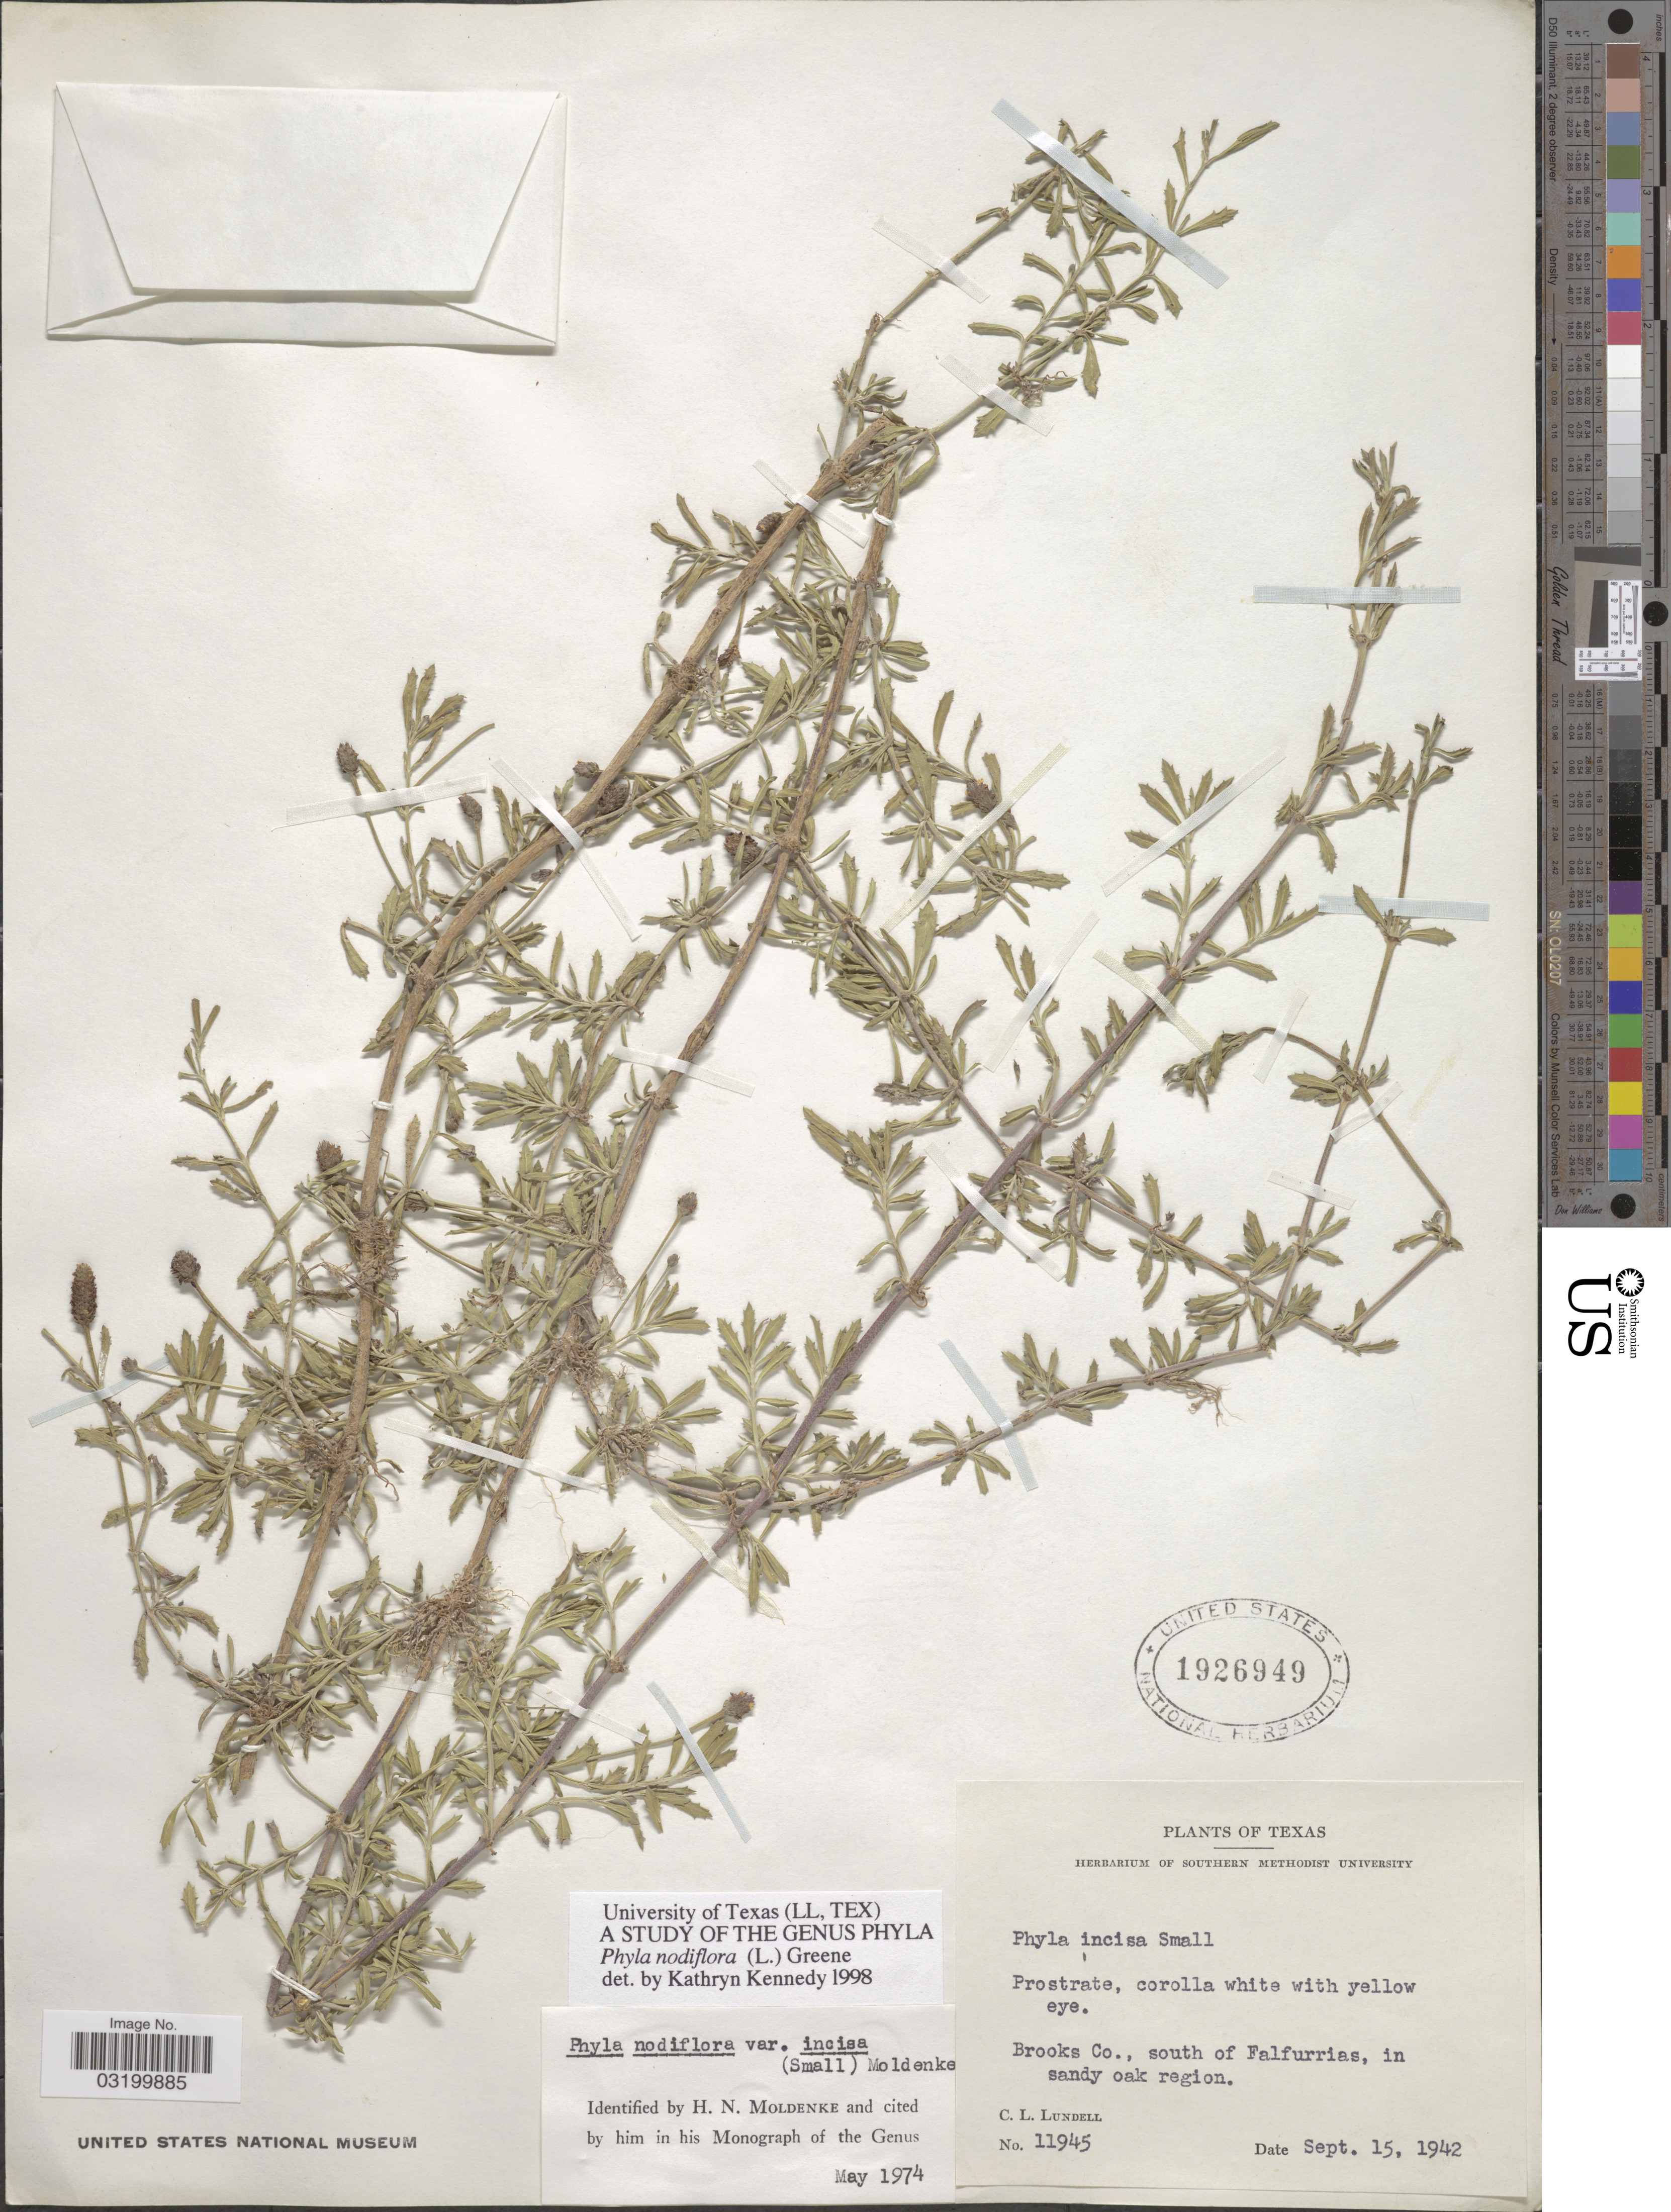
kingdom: Plantae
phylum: Tracheophyta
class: Magnoliopsida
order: Lamiales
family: Verbenaceae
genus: Phyla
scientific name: Phyla nodiflora var. nodiflora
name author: (L.) Greene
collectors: C. L. Lundell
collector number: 11945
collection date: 1942-09-15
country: United States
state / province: Texas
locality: Brooks Co., south of Falfurrias.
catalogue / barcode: US 1926949